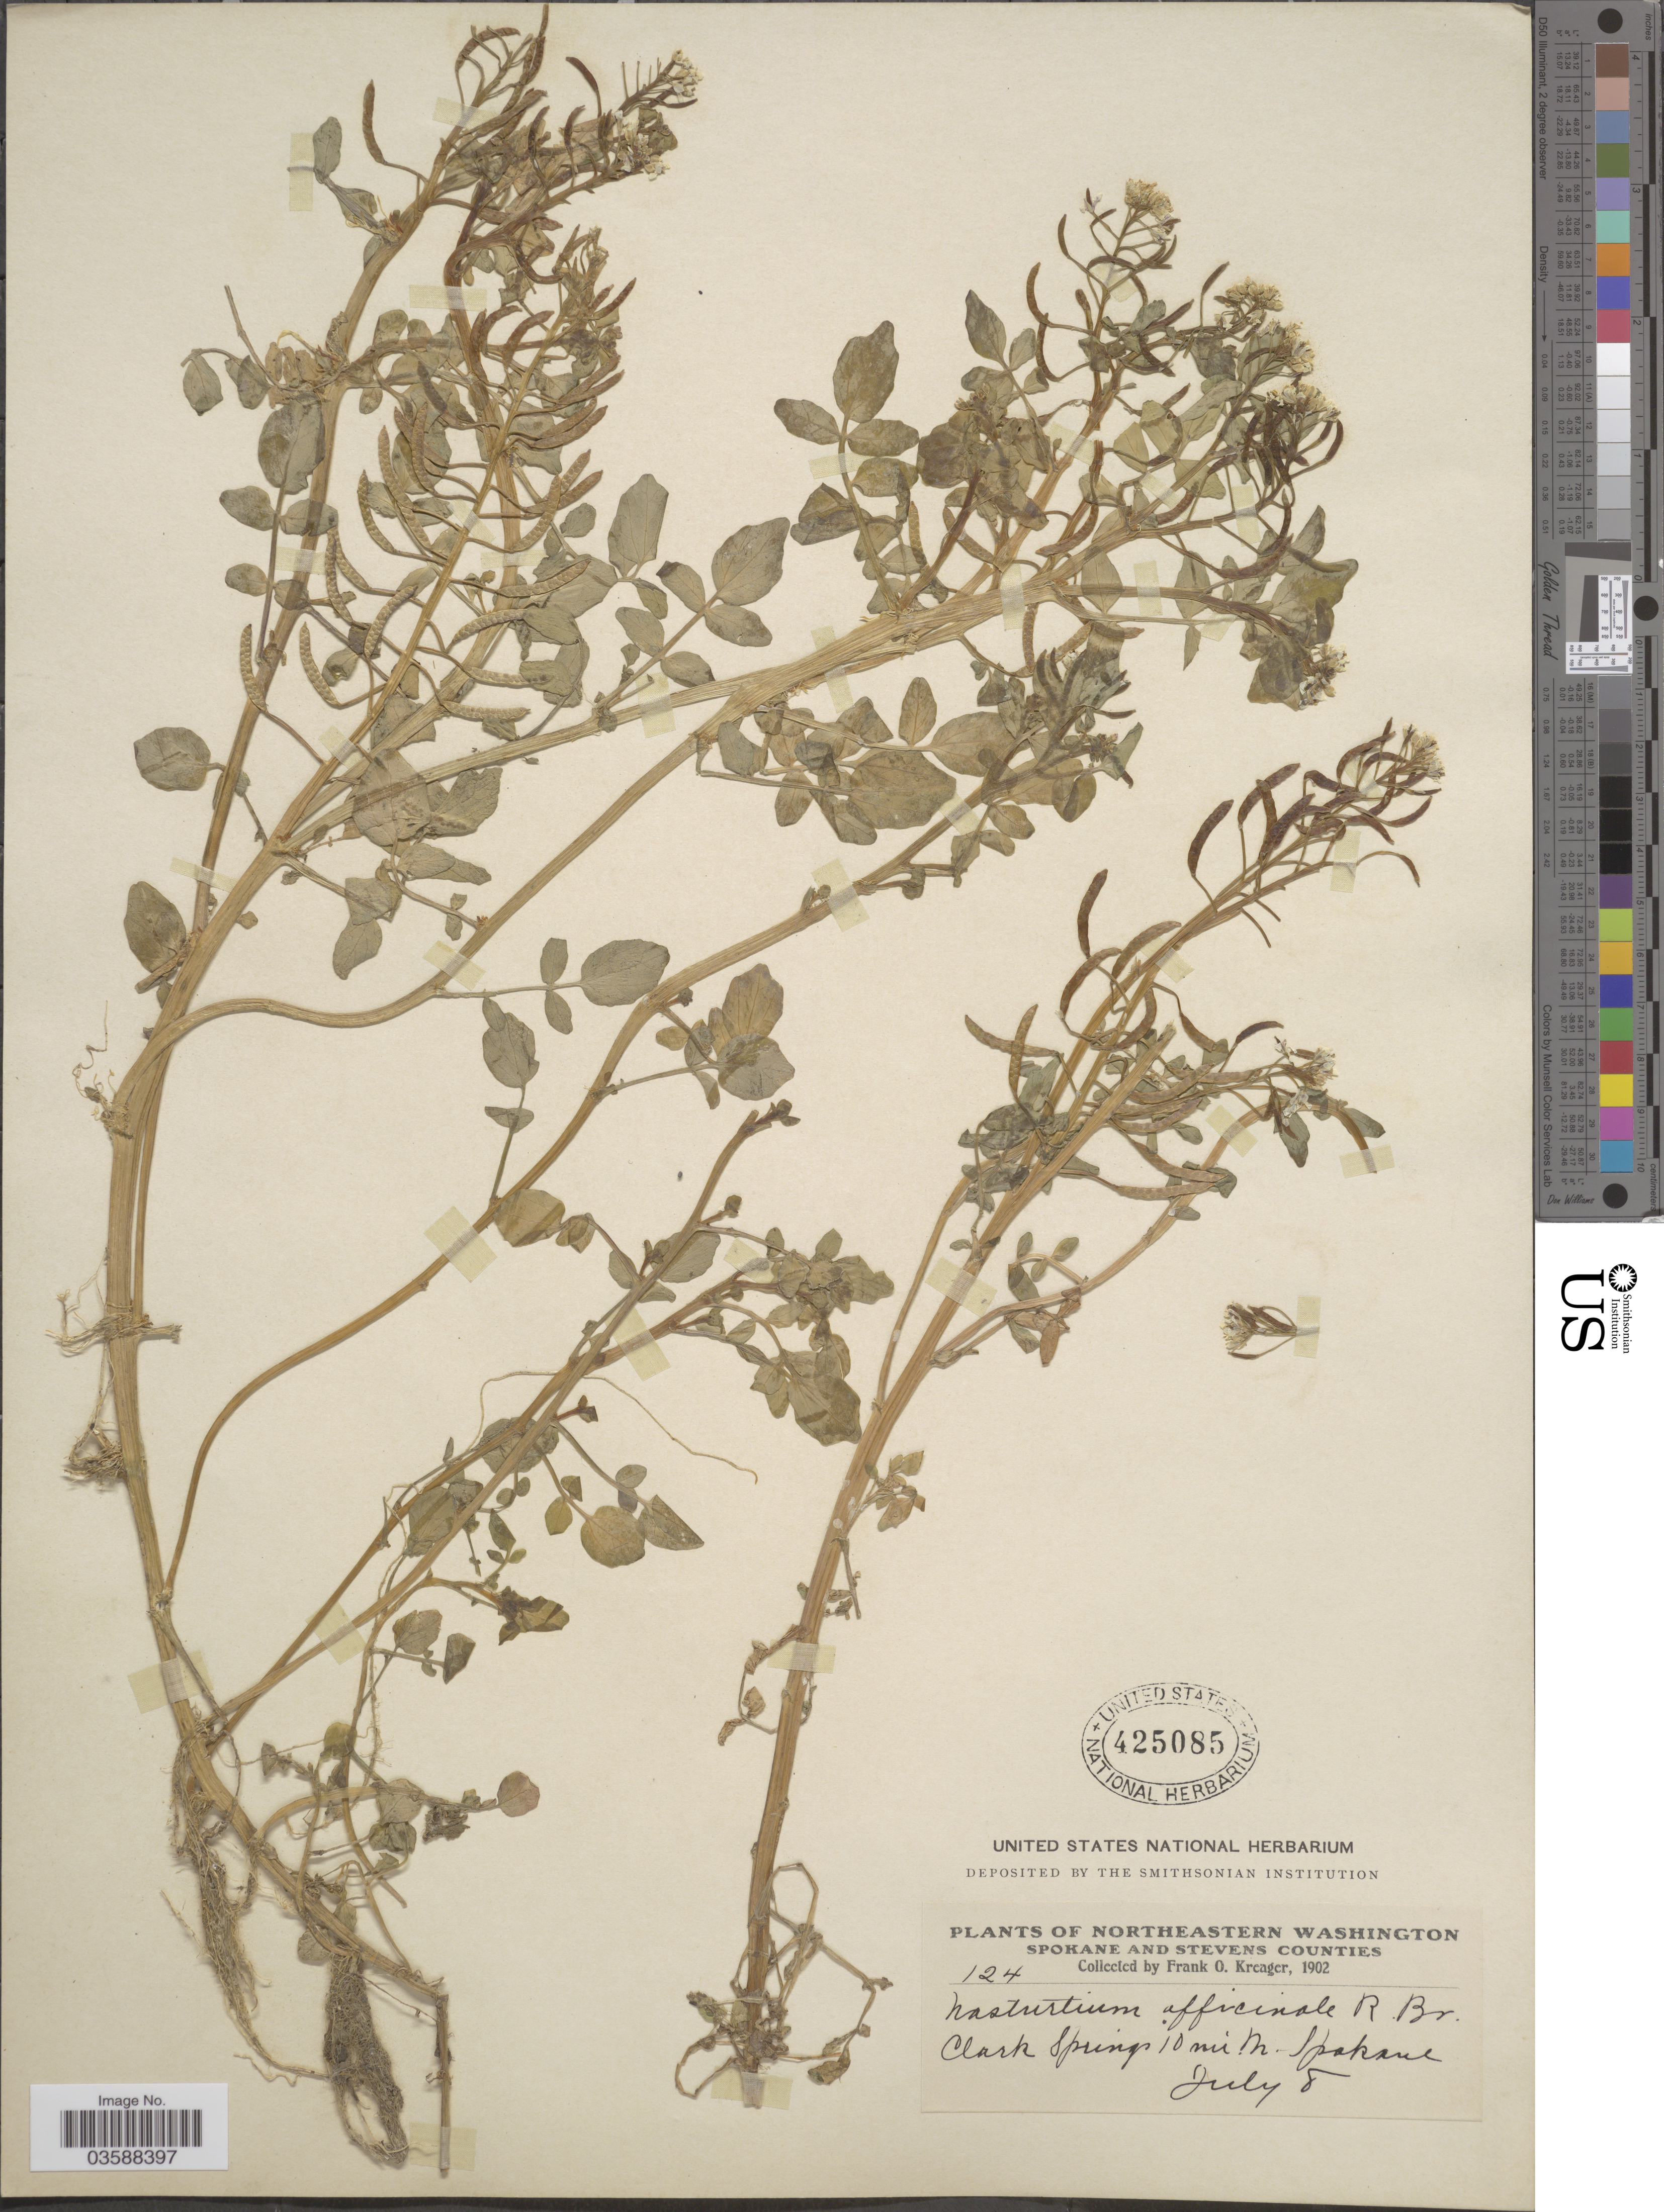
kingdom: Plantae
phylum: Tracheophyta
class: Magnoliopsida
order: Brassicales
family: Brassicaceae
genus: Nasturtium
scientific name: Nasturtium officinale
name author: R. Br.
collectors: F. Kreager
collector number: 124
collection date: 1902-07-08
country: United States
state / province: Washington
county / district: Spokane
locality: Northeastern Washington, Clark Springs 10mi N. Spokane.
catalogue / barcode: US 425085